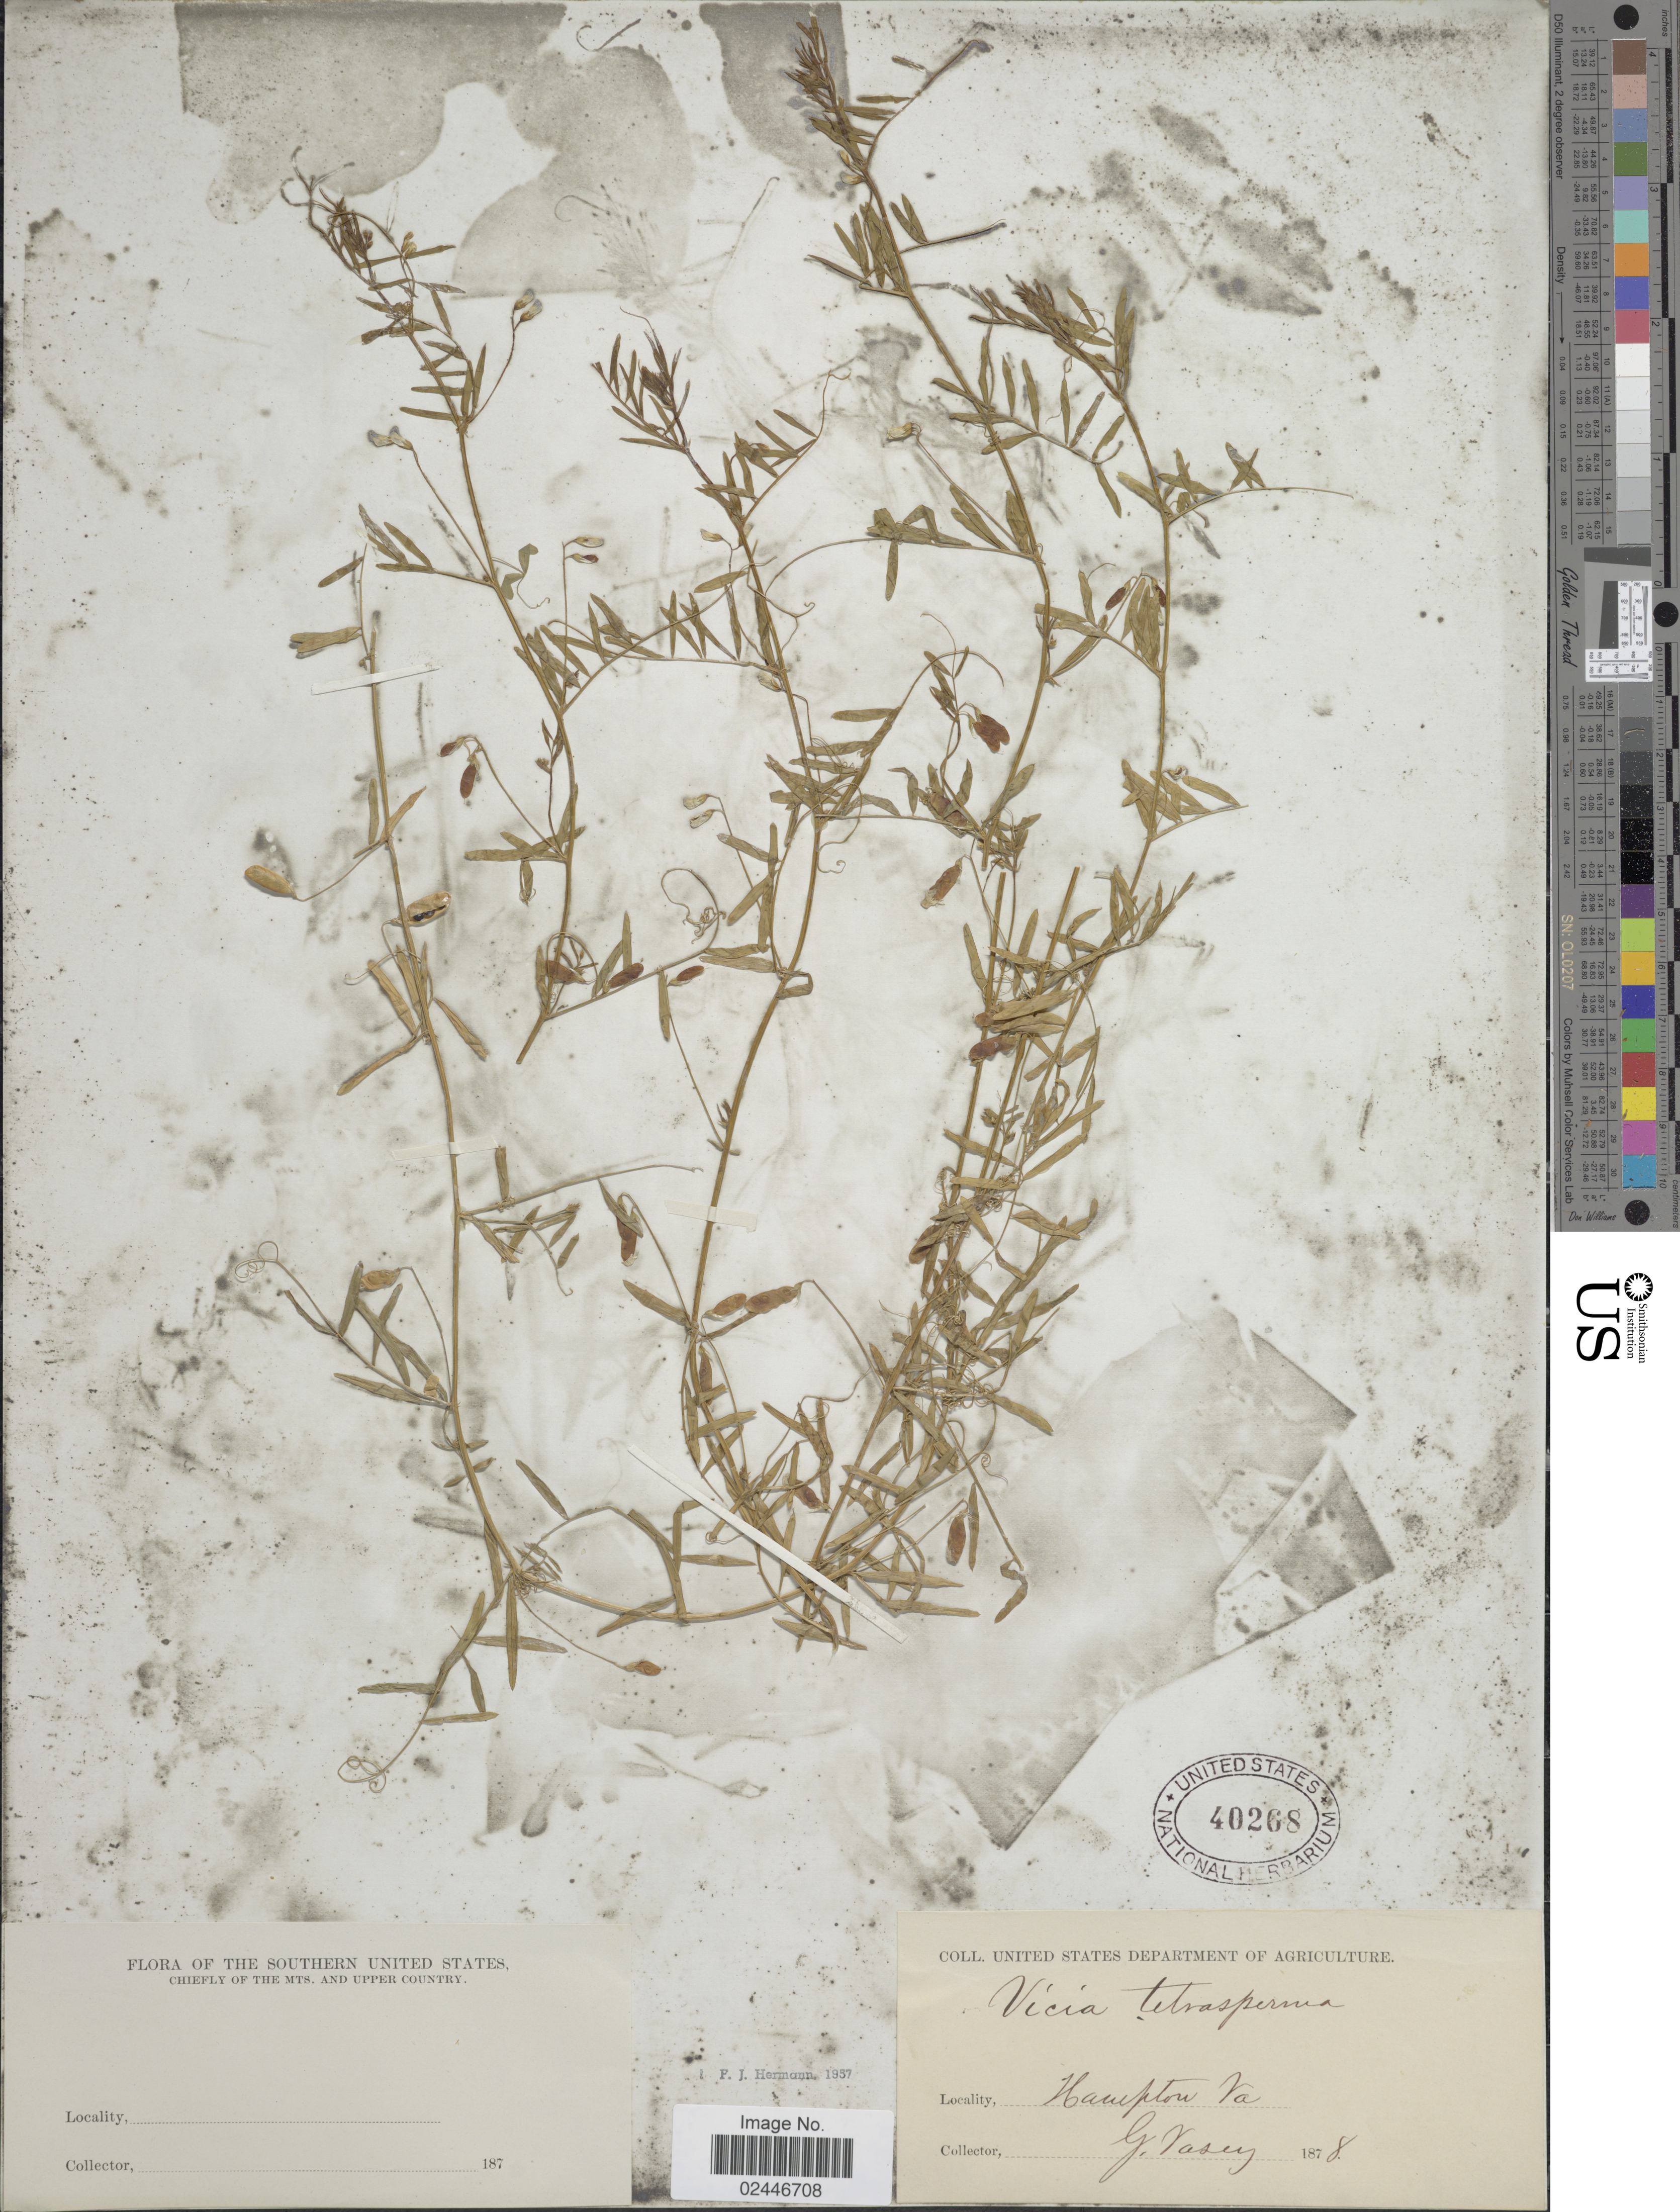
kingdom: Plantae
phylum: Tracheophyta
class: Magnoliopsida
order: Fabales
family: Fabaceae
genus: Vicia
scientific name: Vicia tetrasperma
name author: (L.) Schreb.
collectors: G. Vasey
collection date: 1878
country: United States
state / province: Virginia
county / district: City of Hampton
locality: Hampton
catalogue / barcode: US 40268